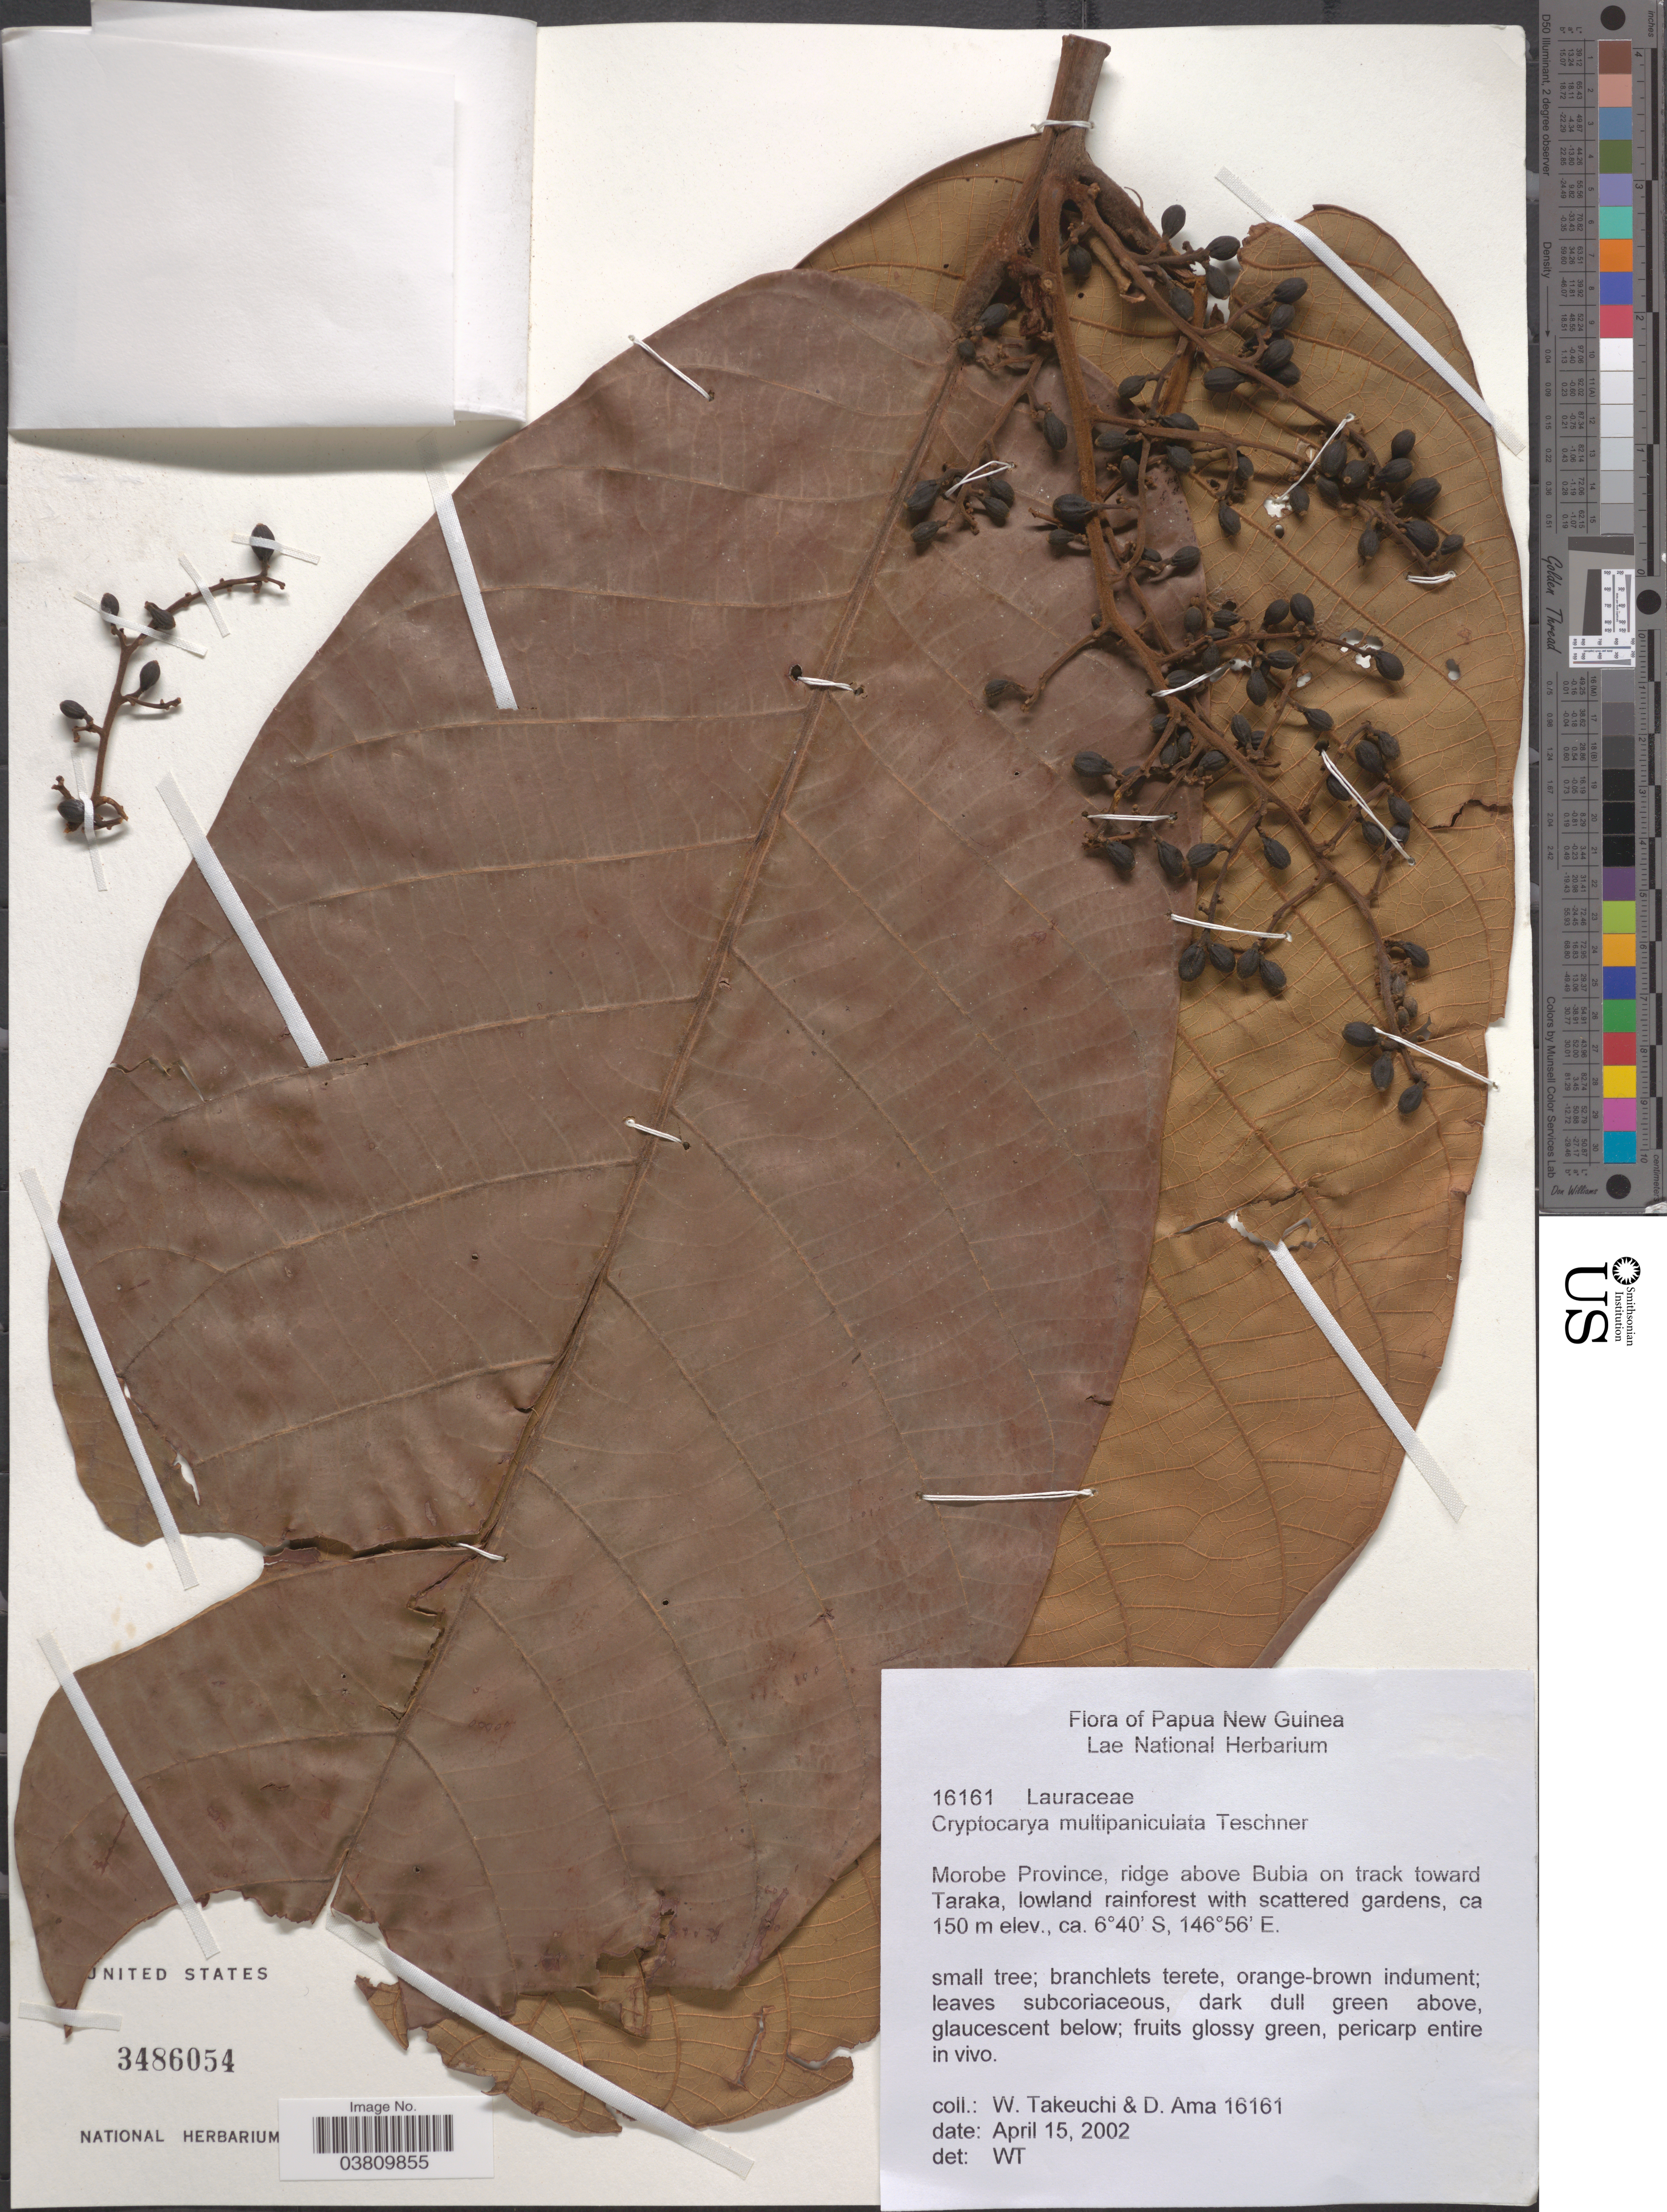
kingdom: Plantae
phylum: Tracheophyta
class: Magnoliopsida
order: Laurales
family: Lauraceae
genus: Cryptocarya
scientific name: Cryptocarya multipaniculata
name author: Teschner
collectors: W. Takeuchi & D. Ama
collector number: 16161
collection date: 2002-04-15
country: Papua New Guinea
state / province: Morobe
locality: Ridge above Bubia on track toward Taraka.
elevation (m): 150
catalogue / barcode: US 3486054